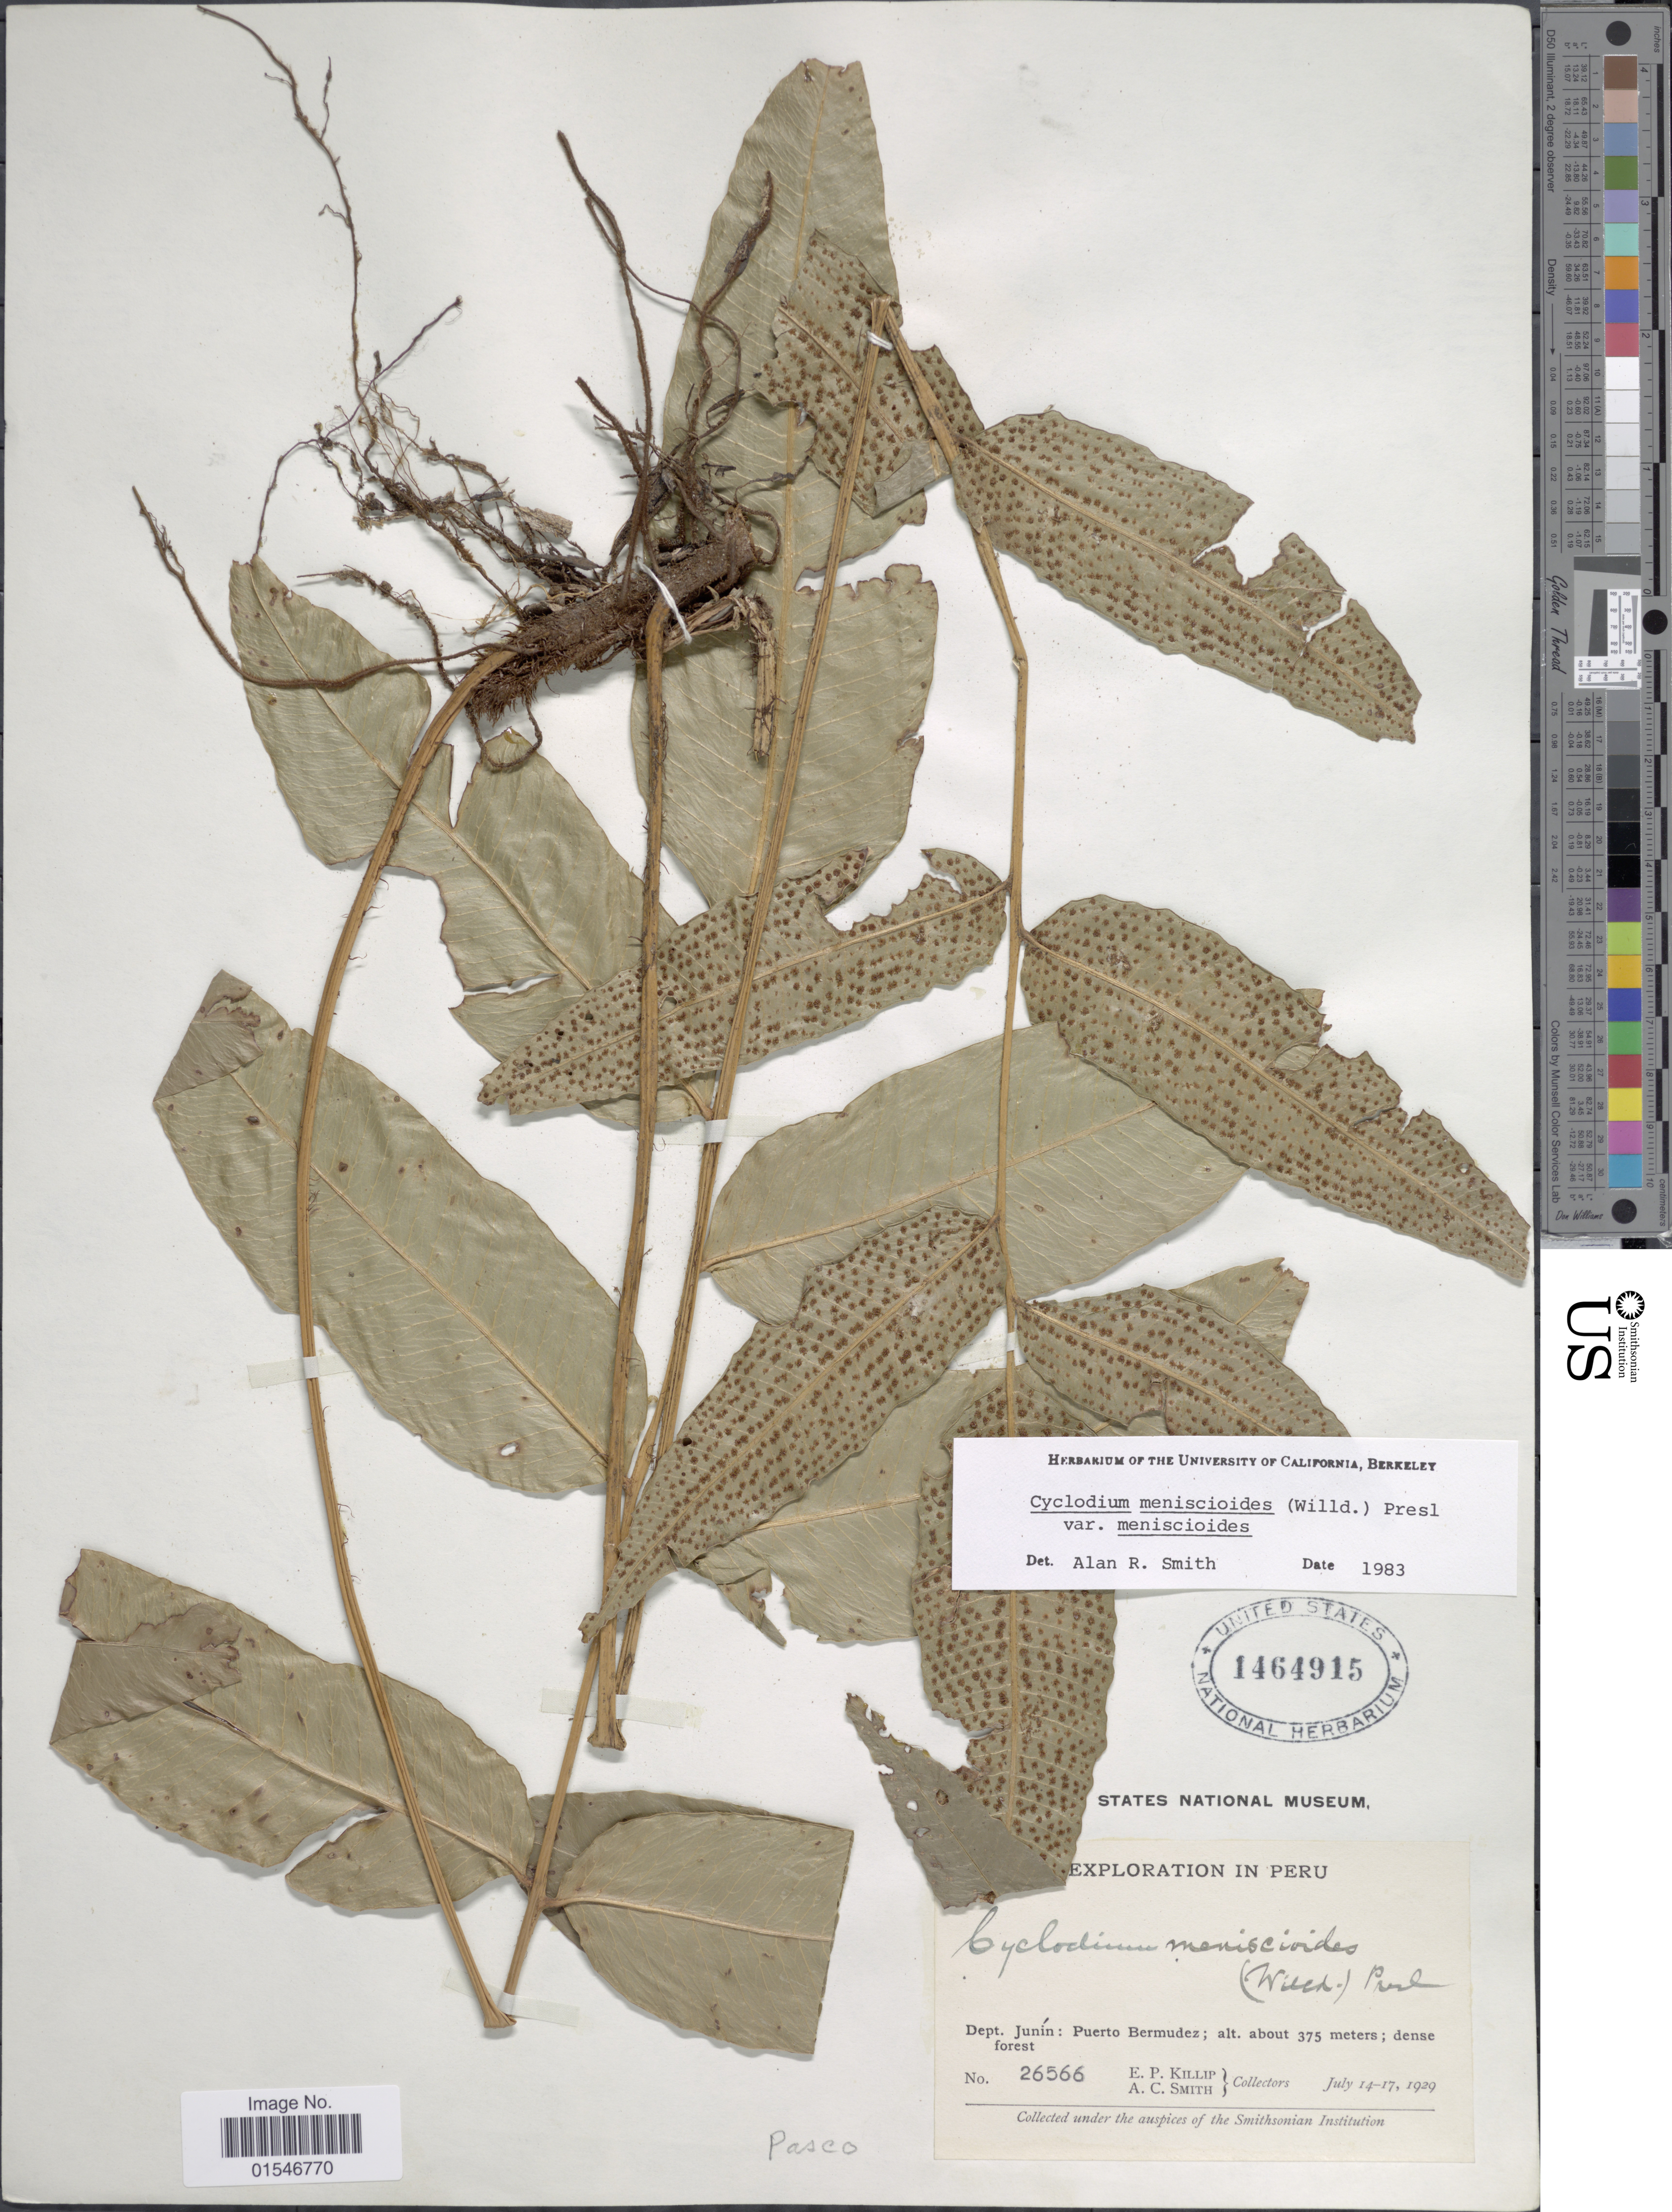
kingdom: Plantae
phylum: Tracheophyta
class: Polypodiopsida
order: Polypodiales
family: Dryopteridaceae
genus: Cyclodium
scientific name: Cyclodium meniscioides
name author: (Willd.) C. Presl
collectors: E. P. Killip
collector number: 26566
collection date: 1929-07-14/1929-07-17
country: Peru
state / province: Junín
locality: Puerto Bermudez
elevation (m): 375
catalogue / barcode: US 1464915